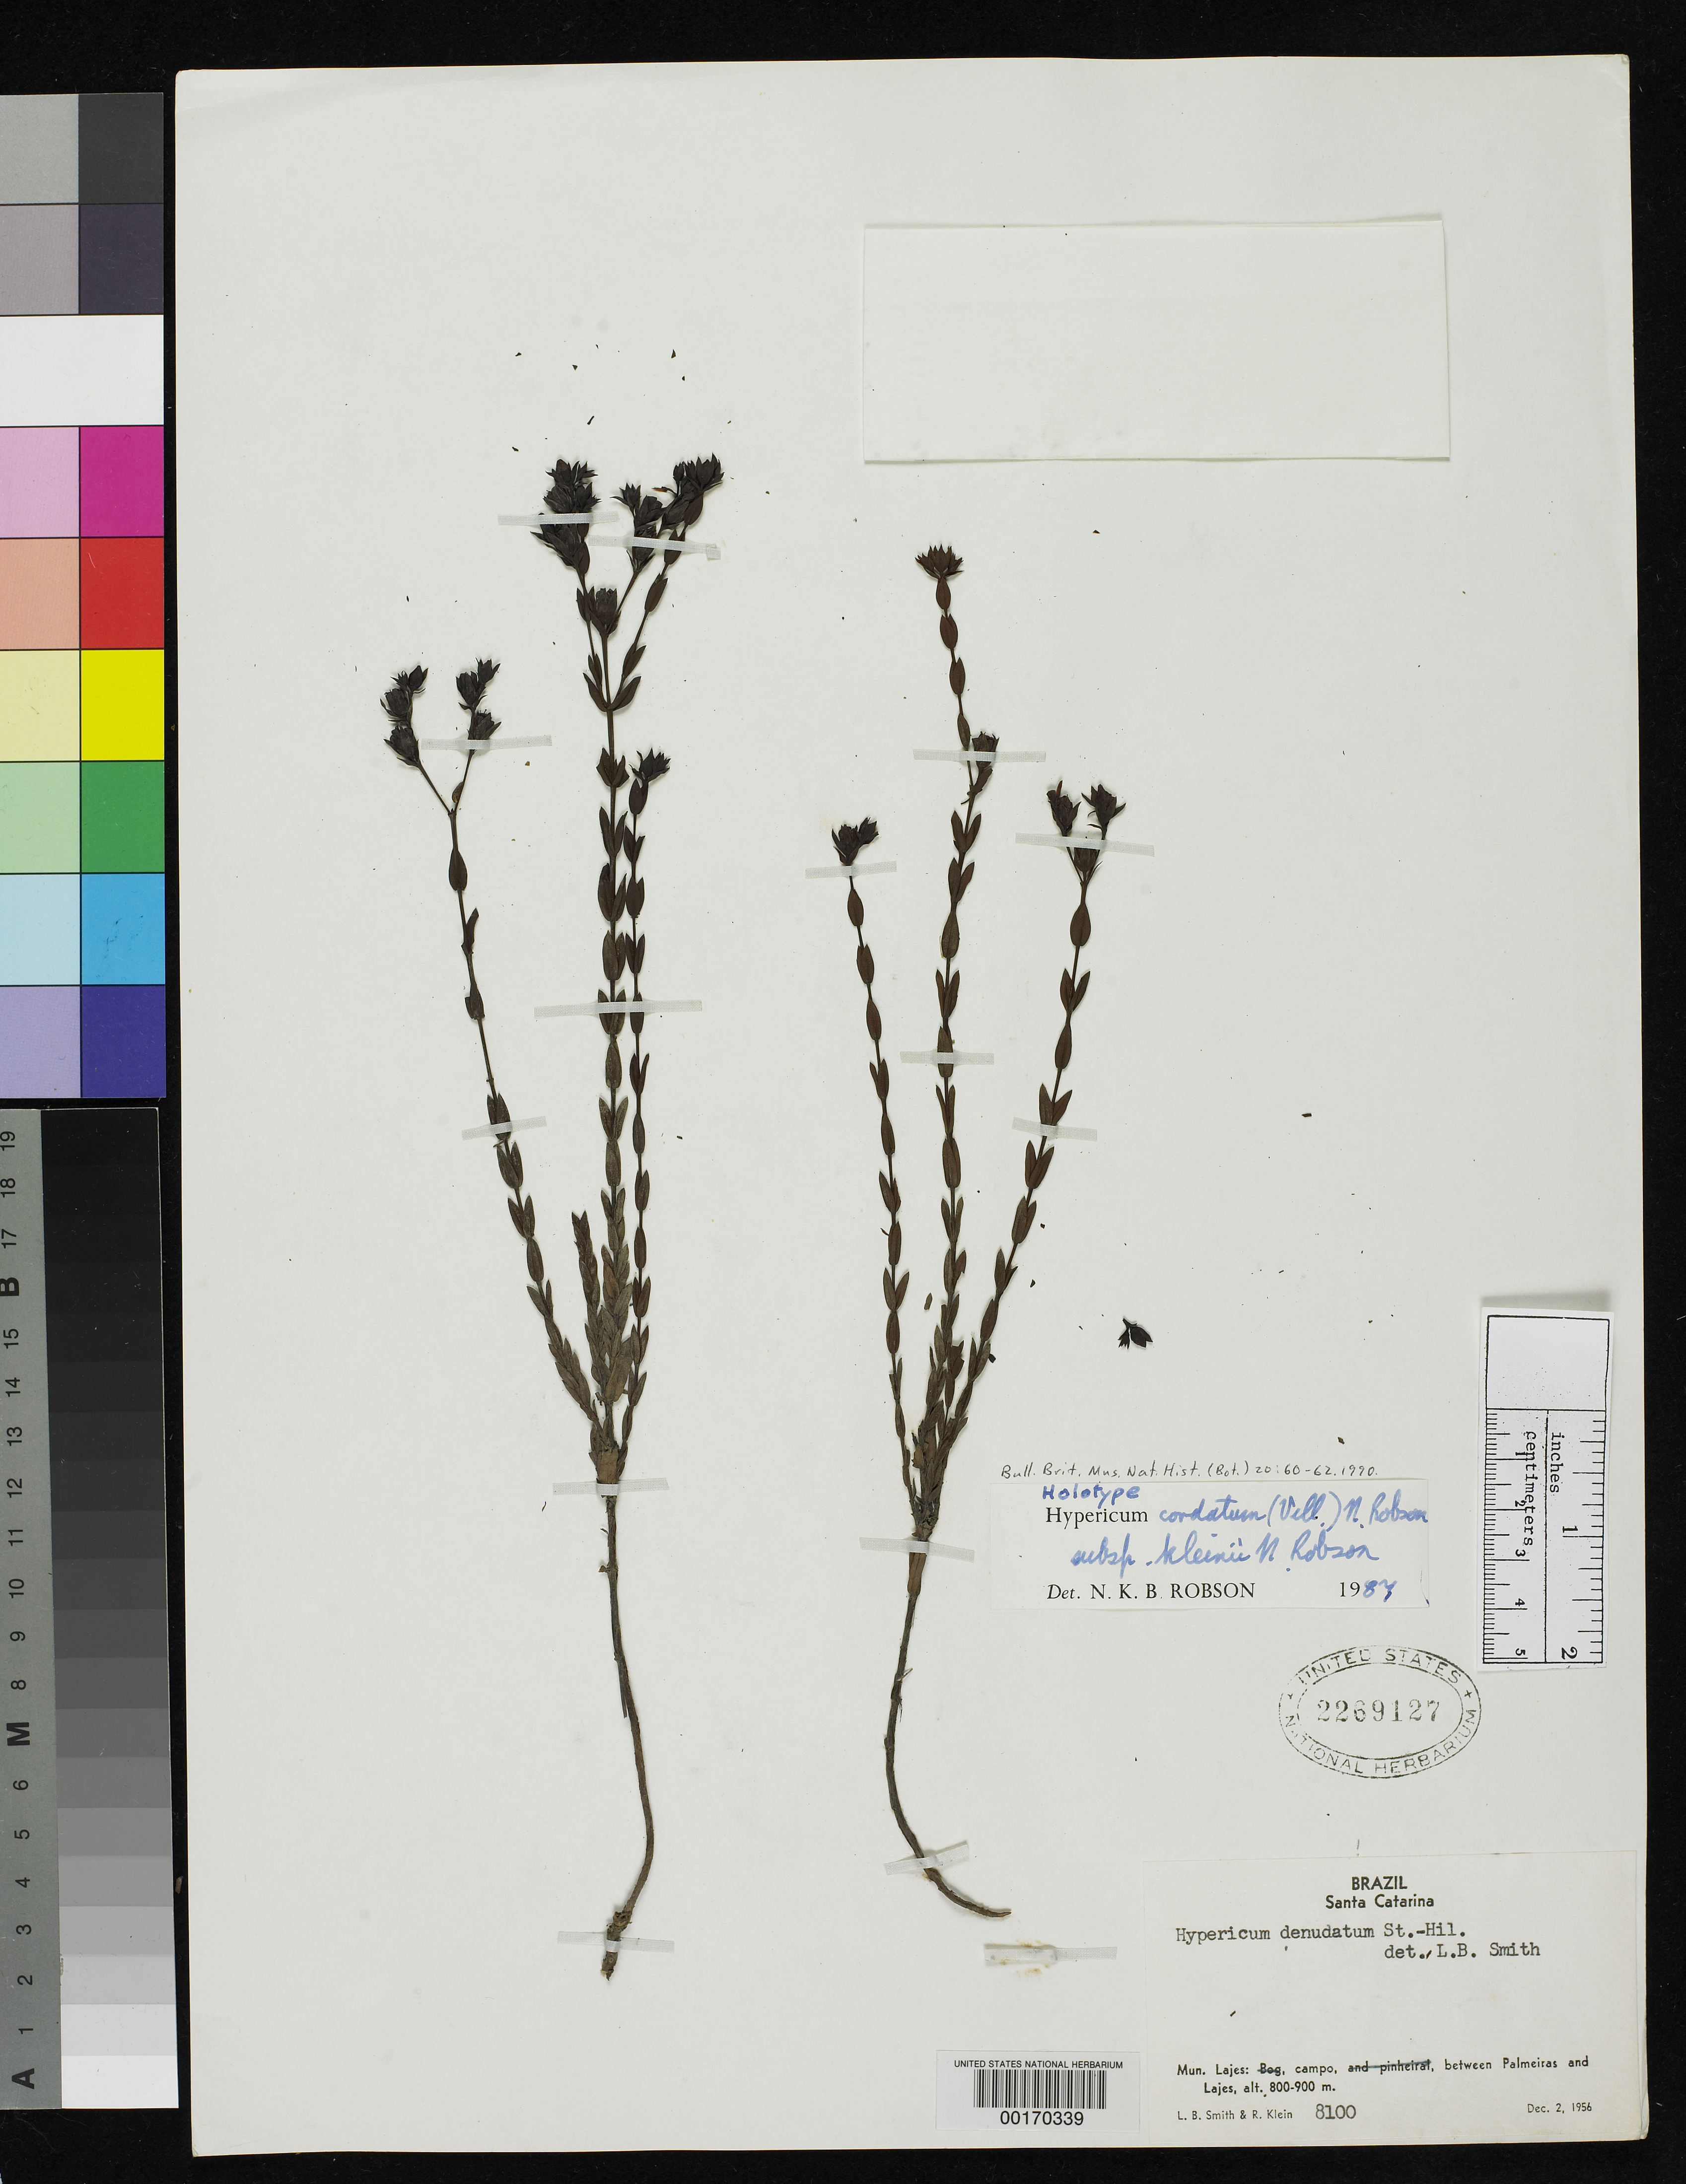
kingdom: Plantae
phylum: Tracheophyta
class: Magnoliopsida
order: Malpighiales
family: Hypericaceae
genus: Hypericum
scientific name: Hypericum cordatum subsp. kleinii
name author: N. Robson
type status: Holotype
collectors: L. Smith & R. M. Klein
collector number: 8100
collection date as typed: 02 Dec 1956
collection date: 1956-12-02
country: Brazil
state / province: Santa Catarina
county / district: Lajes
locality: Camp between Palmeiras and Lajes.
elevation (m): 800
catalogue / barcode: US 2269127